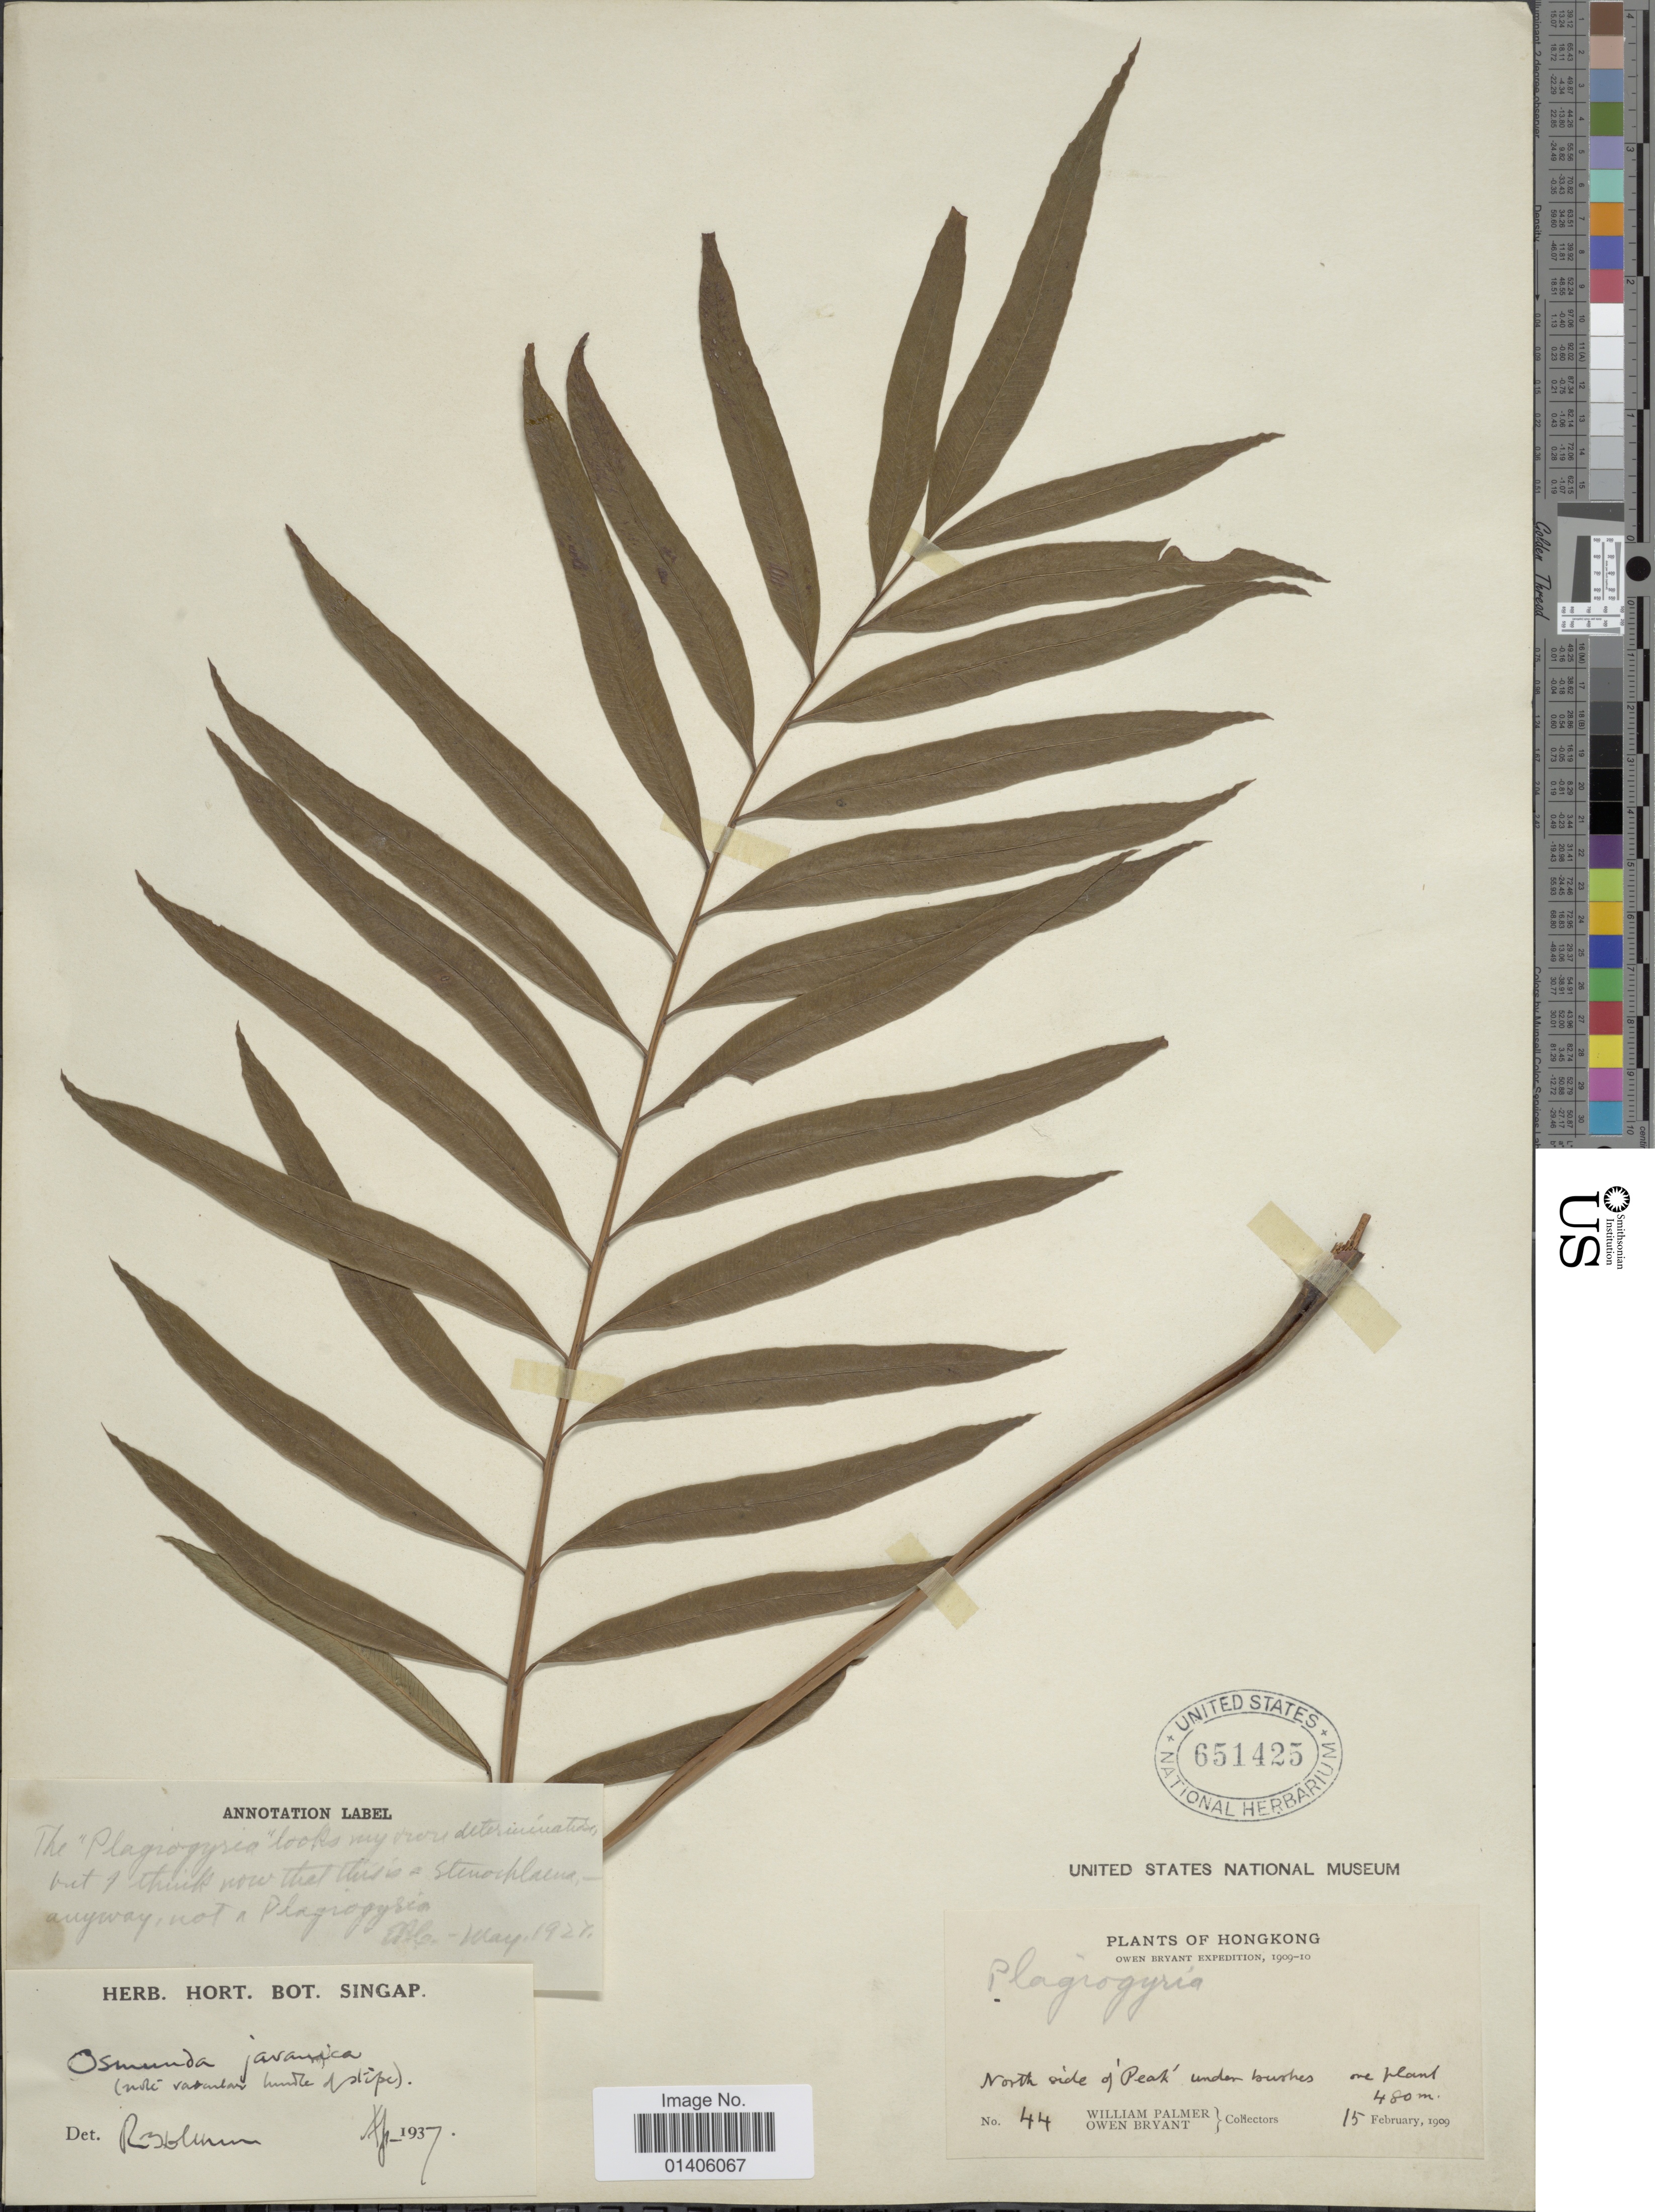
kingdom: Plantae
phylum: Tracheophyta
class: Polypodiopsida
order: Osmundales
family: Osmundaceae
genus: Osmunda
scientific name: Osmunda javanica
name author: Blume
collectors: W. Palmer & O. Bryant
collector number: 44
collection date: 1909-02-15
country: China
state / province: Hong Kong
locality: North side of 'Peak'under bushes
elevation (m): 480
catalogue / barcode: US 651425